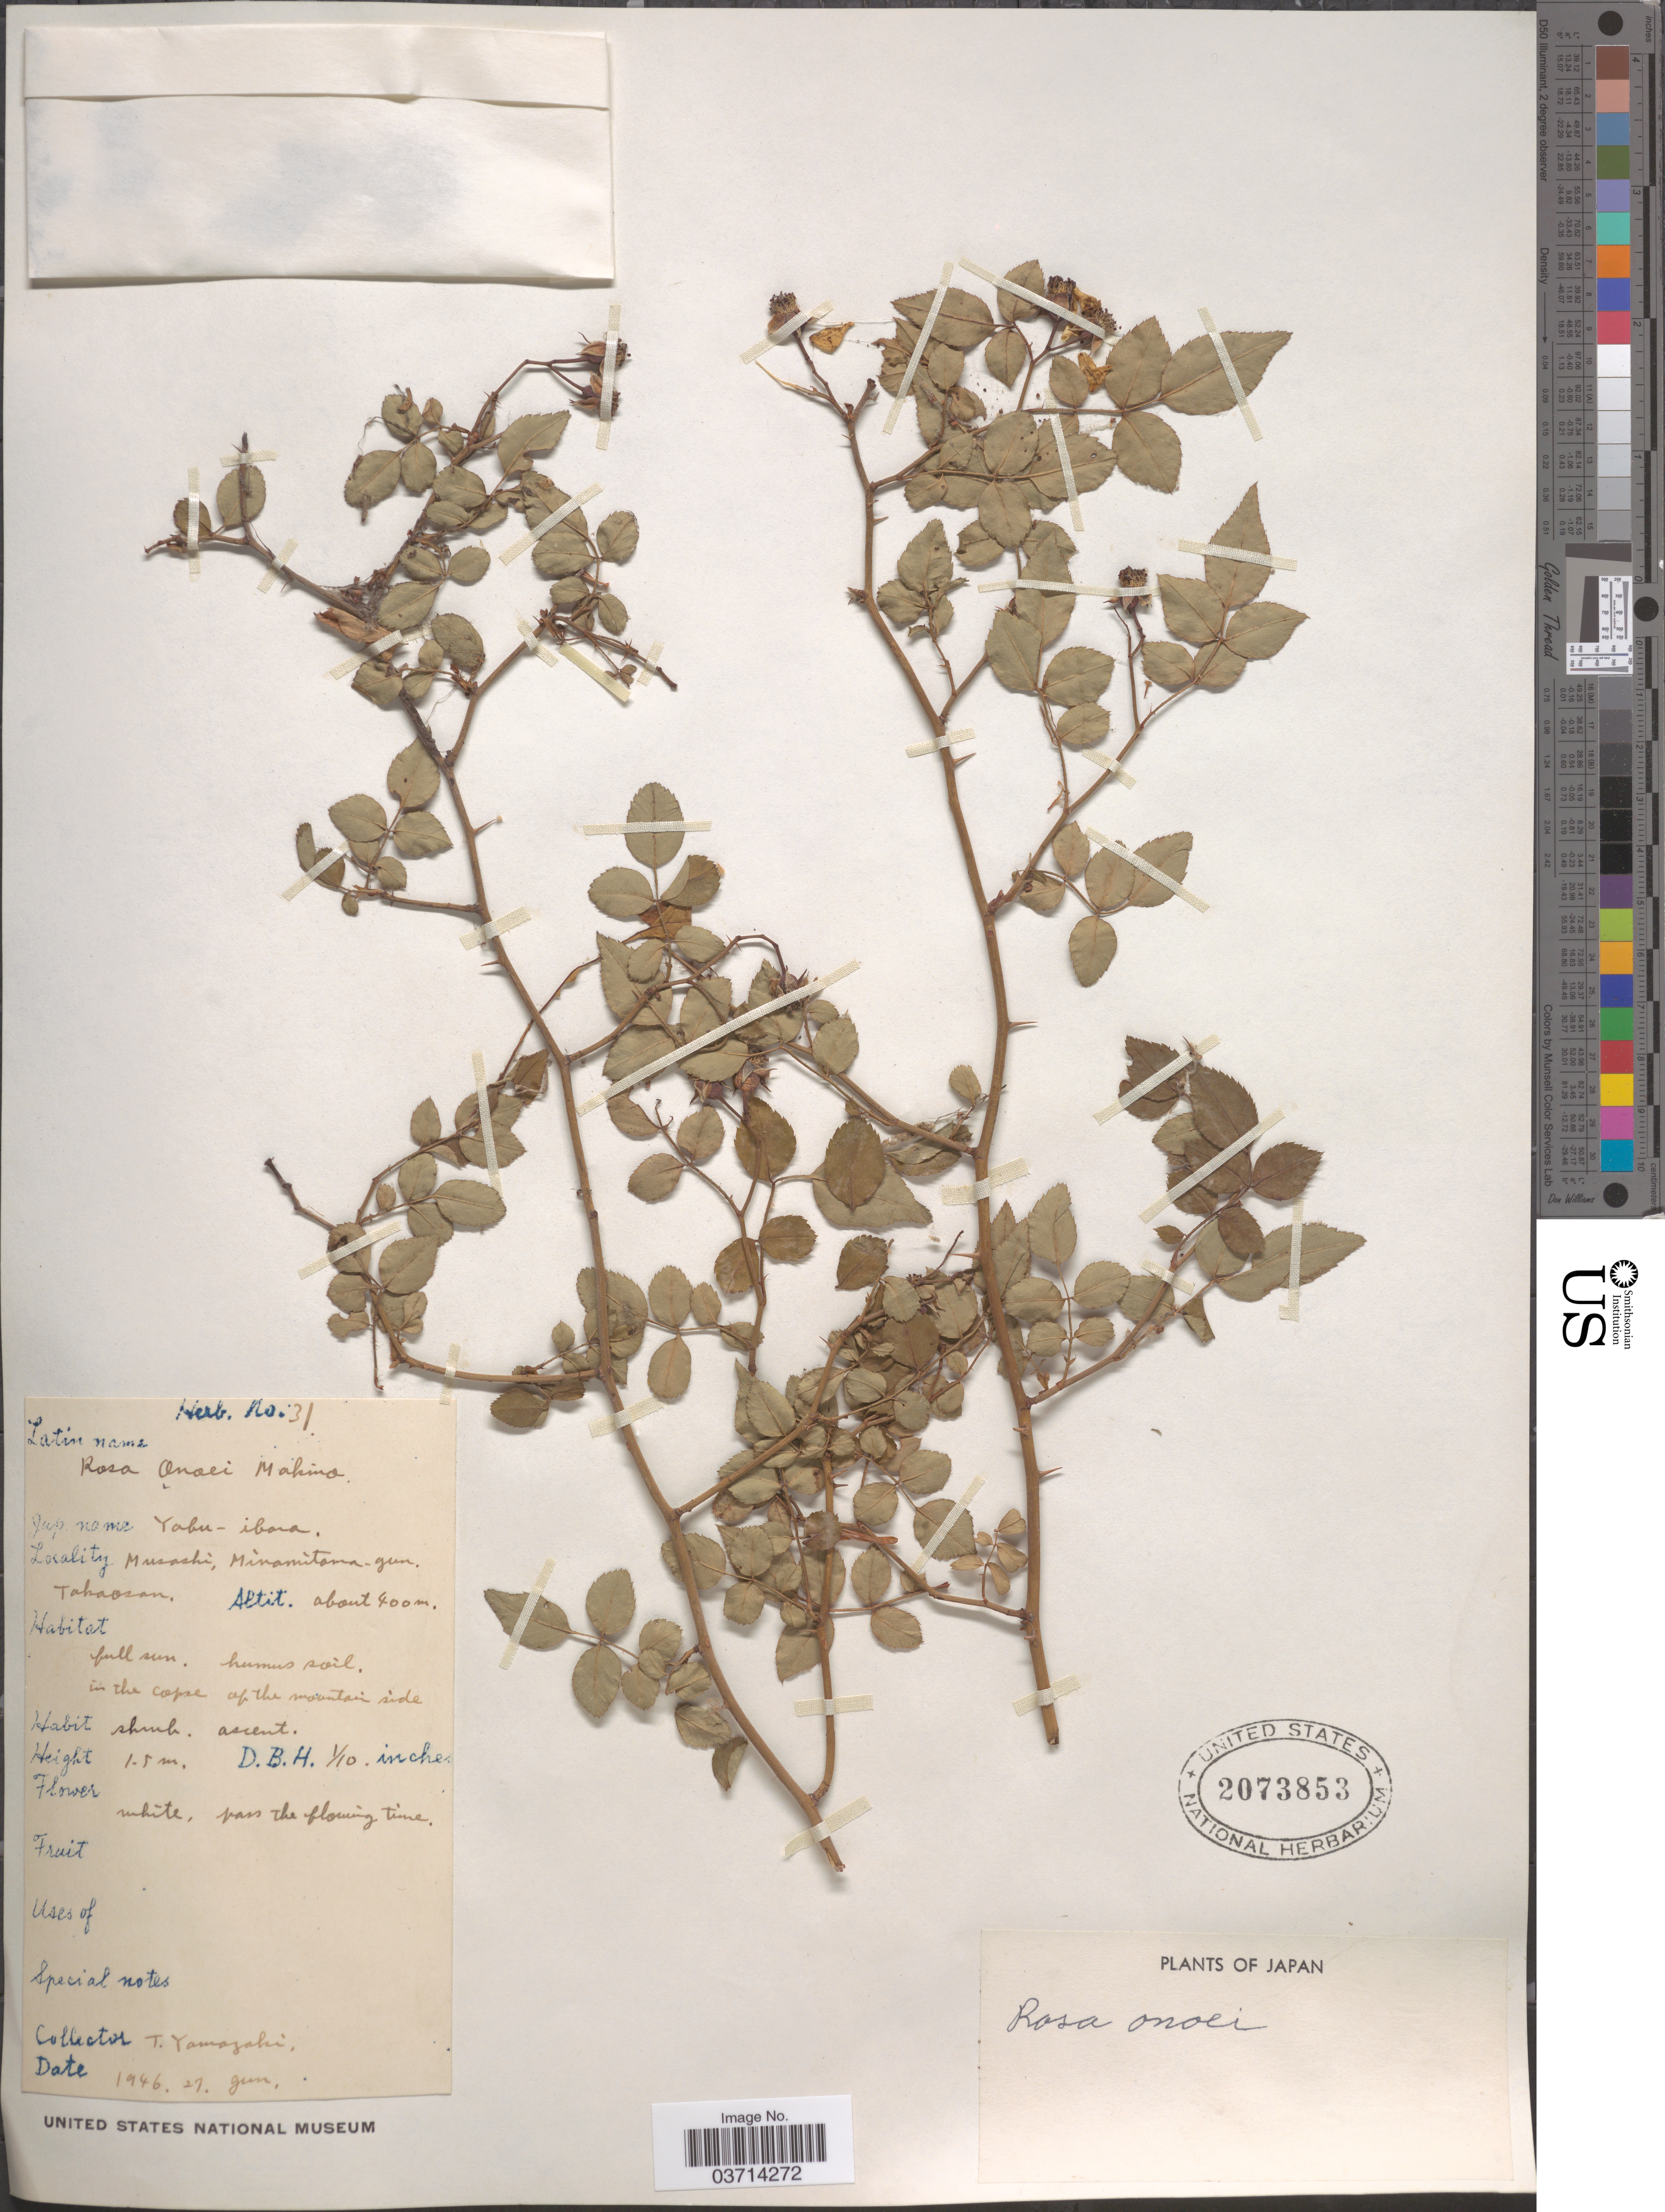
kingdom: Plantae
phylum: Tracheophyta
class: Magnoliopsida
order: Rosales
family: Rosaceae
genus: Rosa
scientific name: Rosa luciae var. onoei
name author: (Makino) Momiy. ex Ohwi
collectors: T. Yamazaki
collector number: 31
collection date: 1946-06-27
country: Japan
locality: Musashi, Minamitoma-gun, Takaosan.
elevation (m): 400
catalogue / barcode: US 2073853